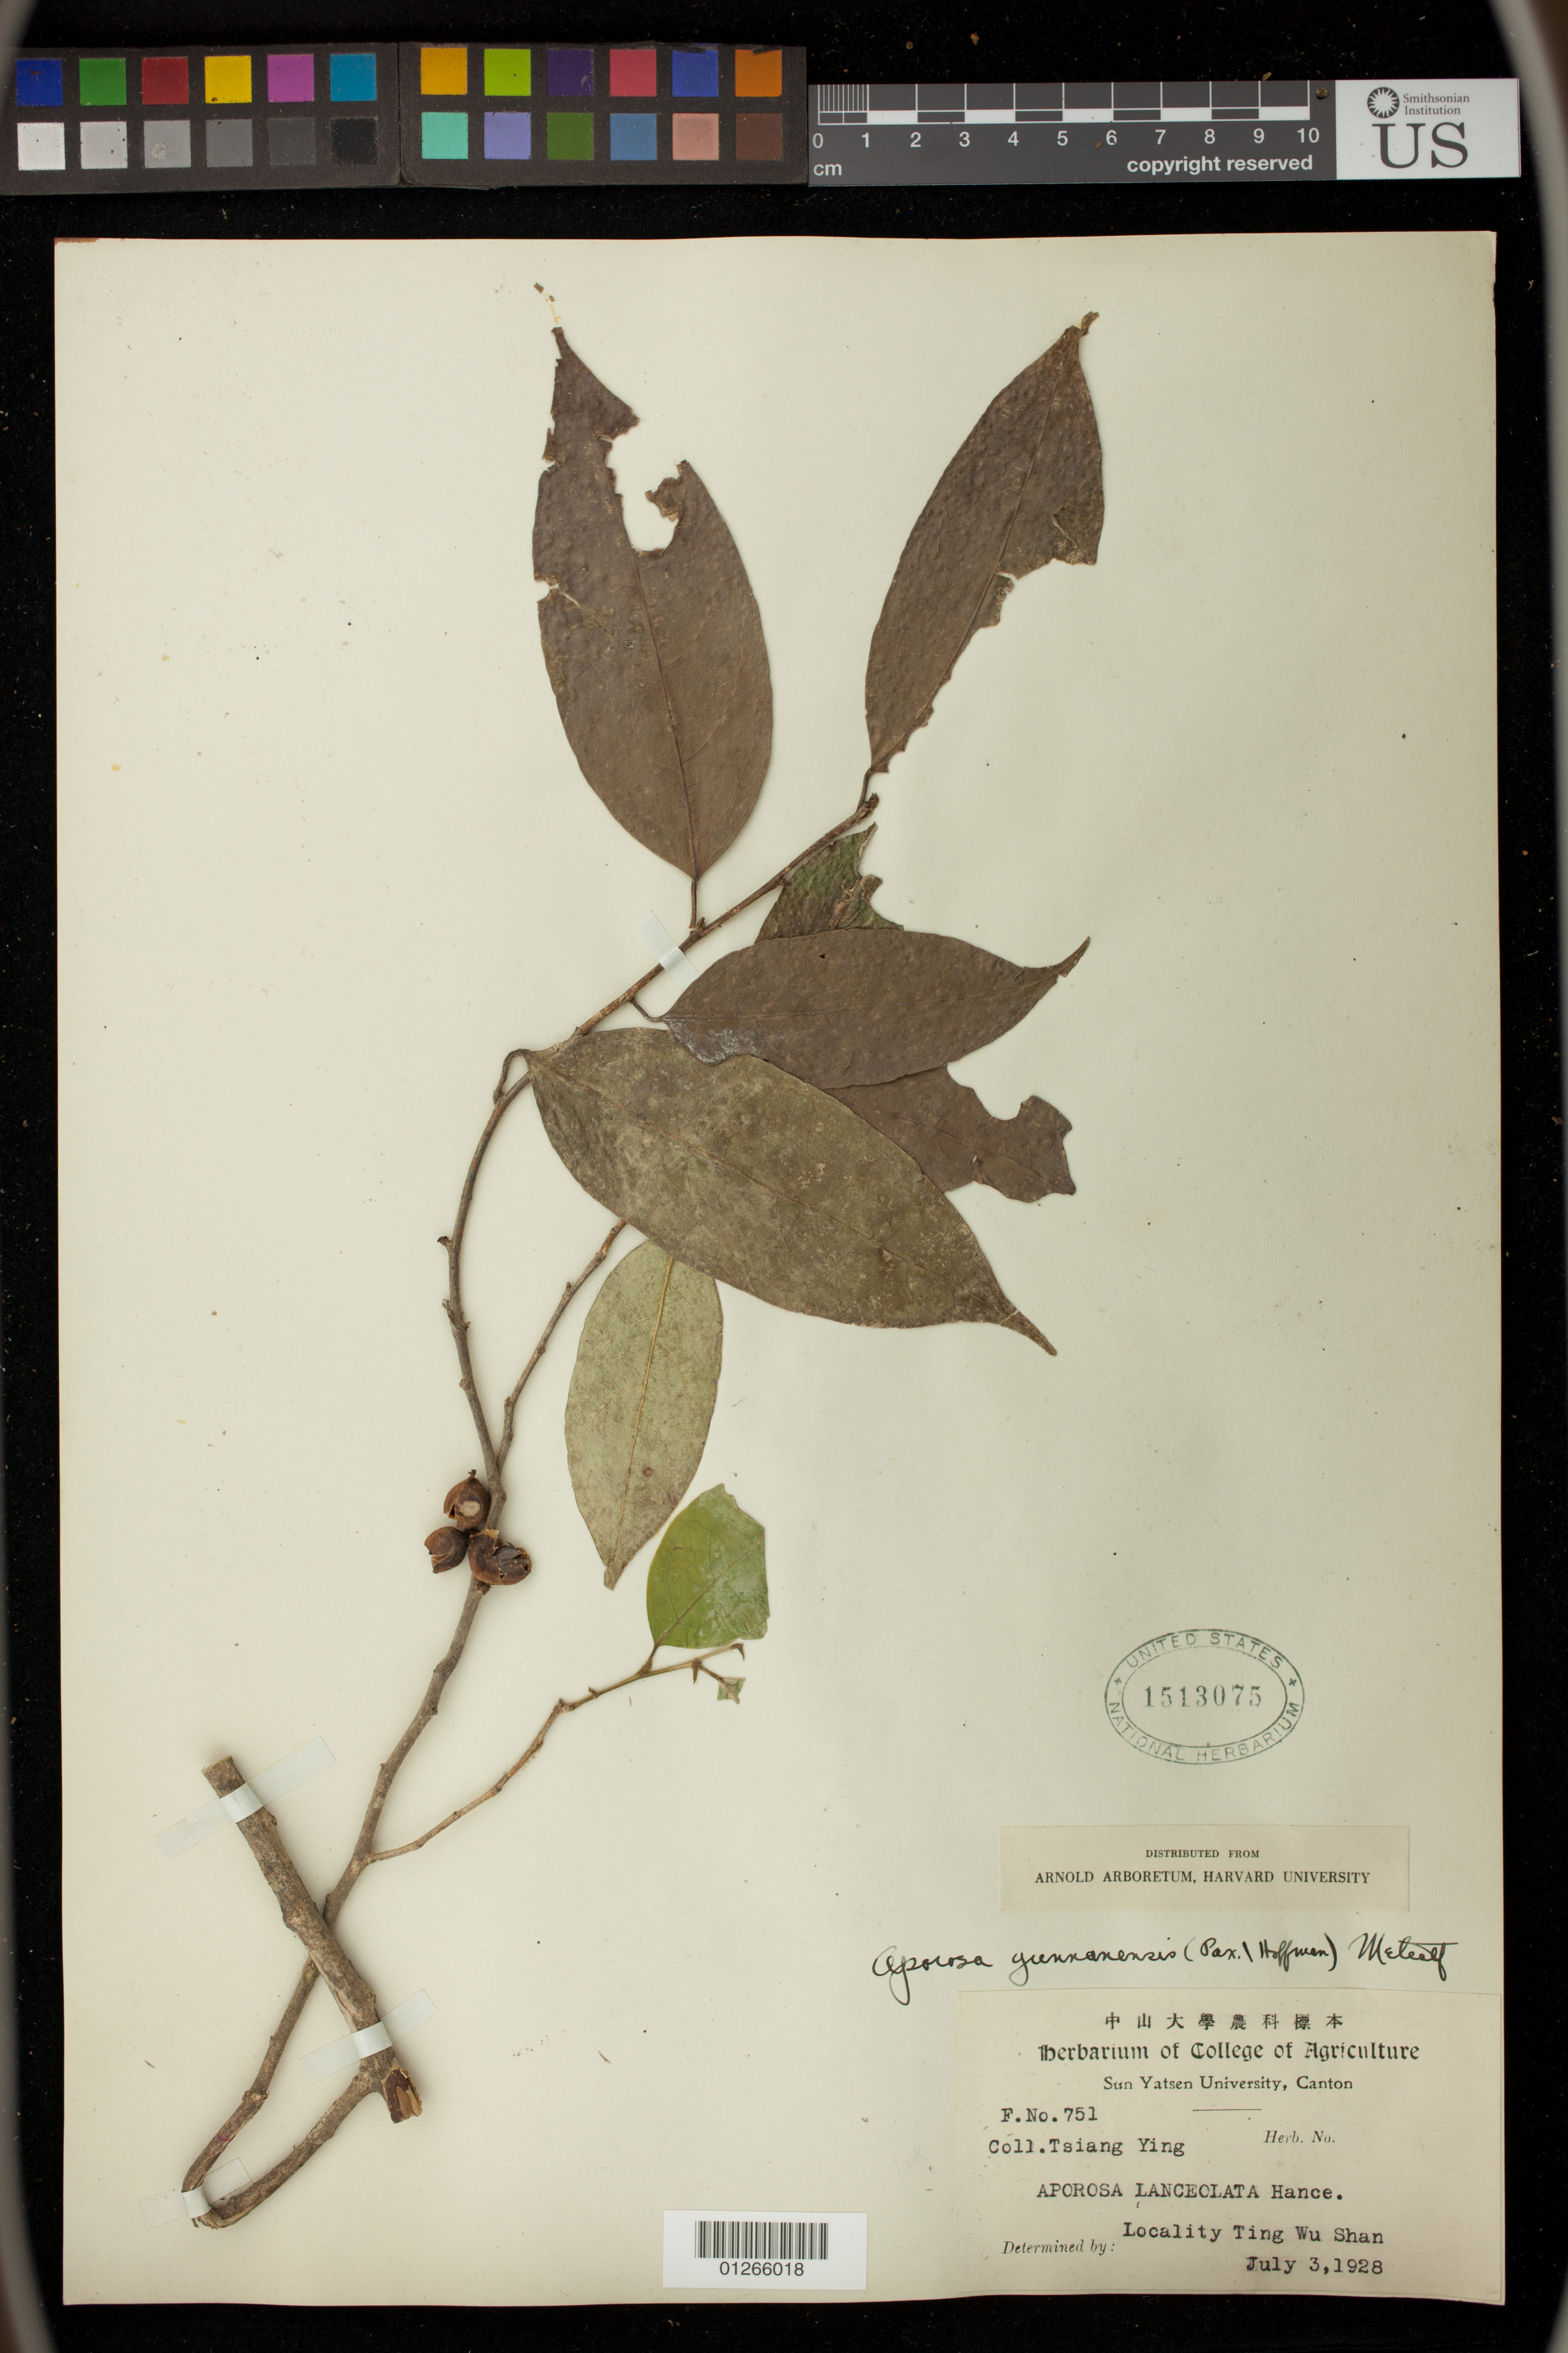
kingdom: Plantae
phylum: Tracheophyta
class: Magnoliopsida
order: Malpighiales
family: Phyllanthaceae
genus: Aporosa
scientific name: Aporosa yunnanensis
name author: (Pax & K. Hoffm.) F.P. Metcalf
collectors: Y. Tsiang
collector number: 751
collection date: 1928-07-03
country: China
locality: Ting Wu Shan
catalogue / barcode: US 1513075